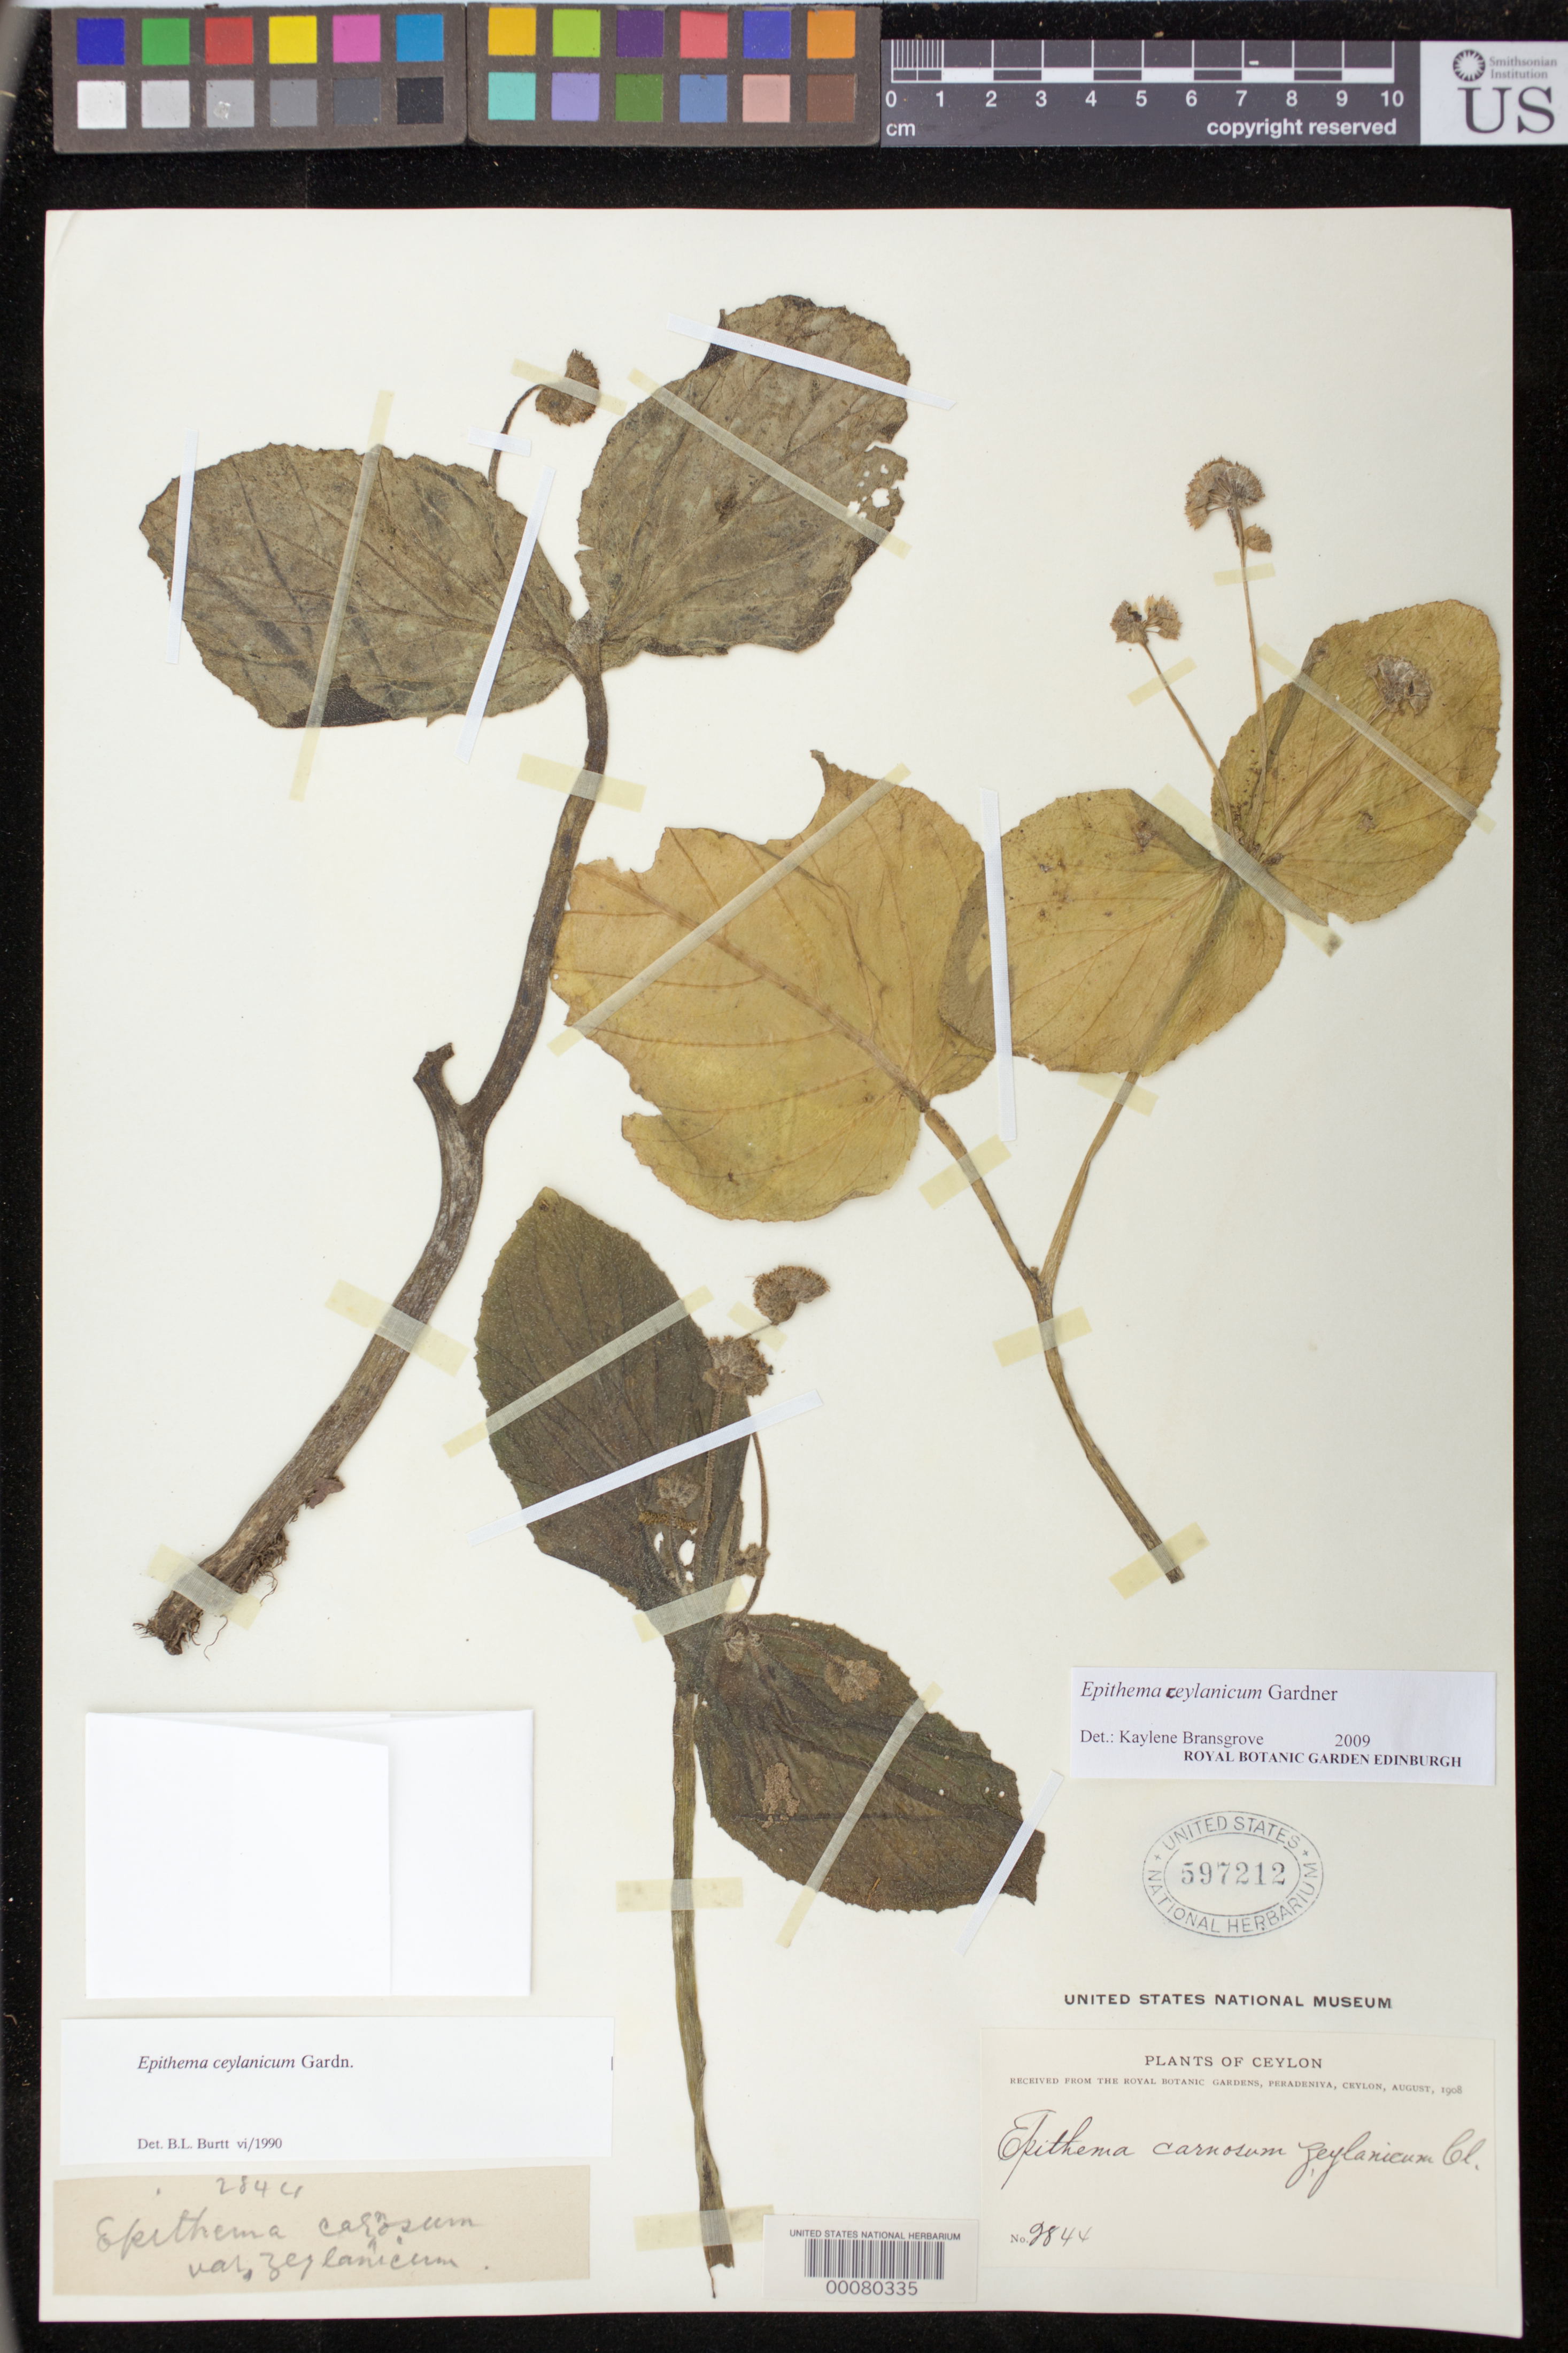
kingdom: Plantae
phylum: Tracheophyta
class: Magnoliopsida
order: Lamiales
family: Gesneriaceae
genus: Epithema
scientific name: Epithema ceylanicum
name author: Wight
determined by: Burtt, B. L.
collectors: G. H. K. Thwaites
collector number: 2844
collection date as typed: without date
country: Sri Lanka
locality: Ceylon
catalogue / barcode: US 597212